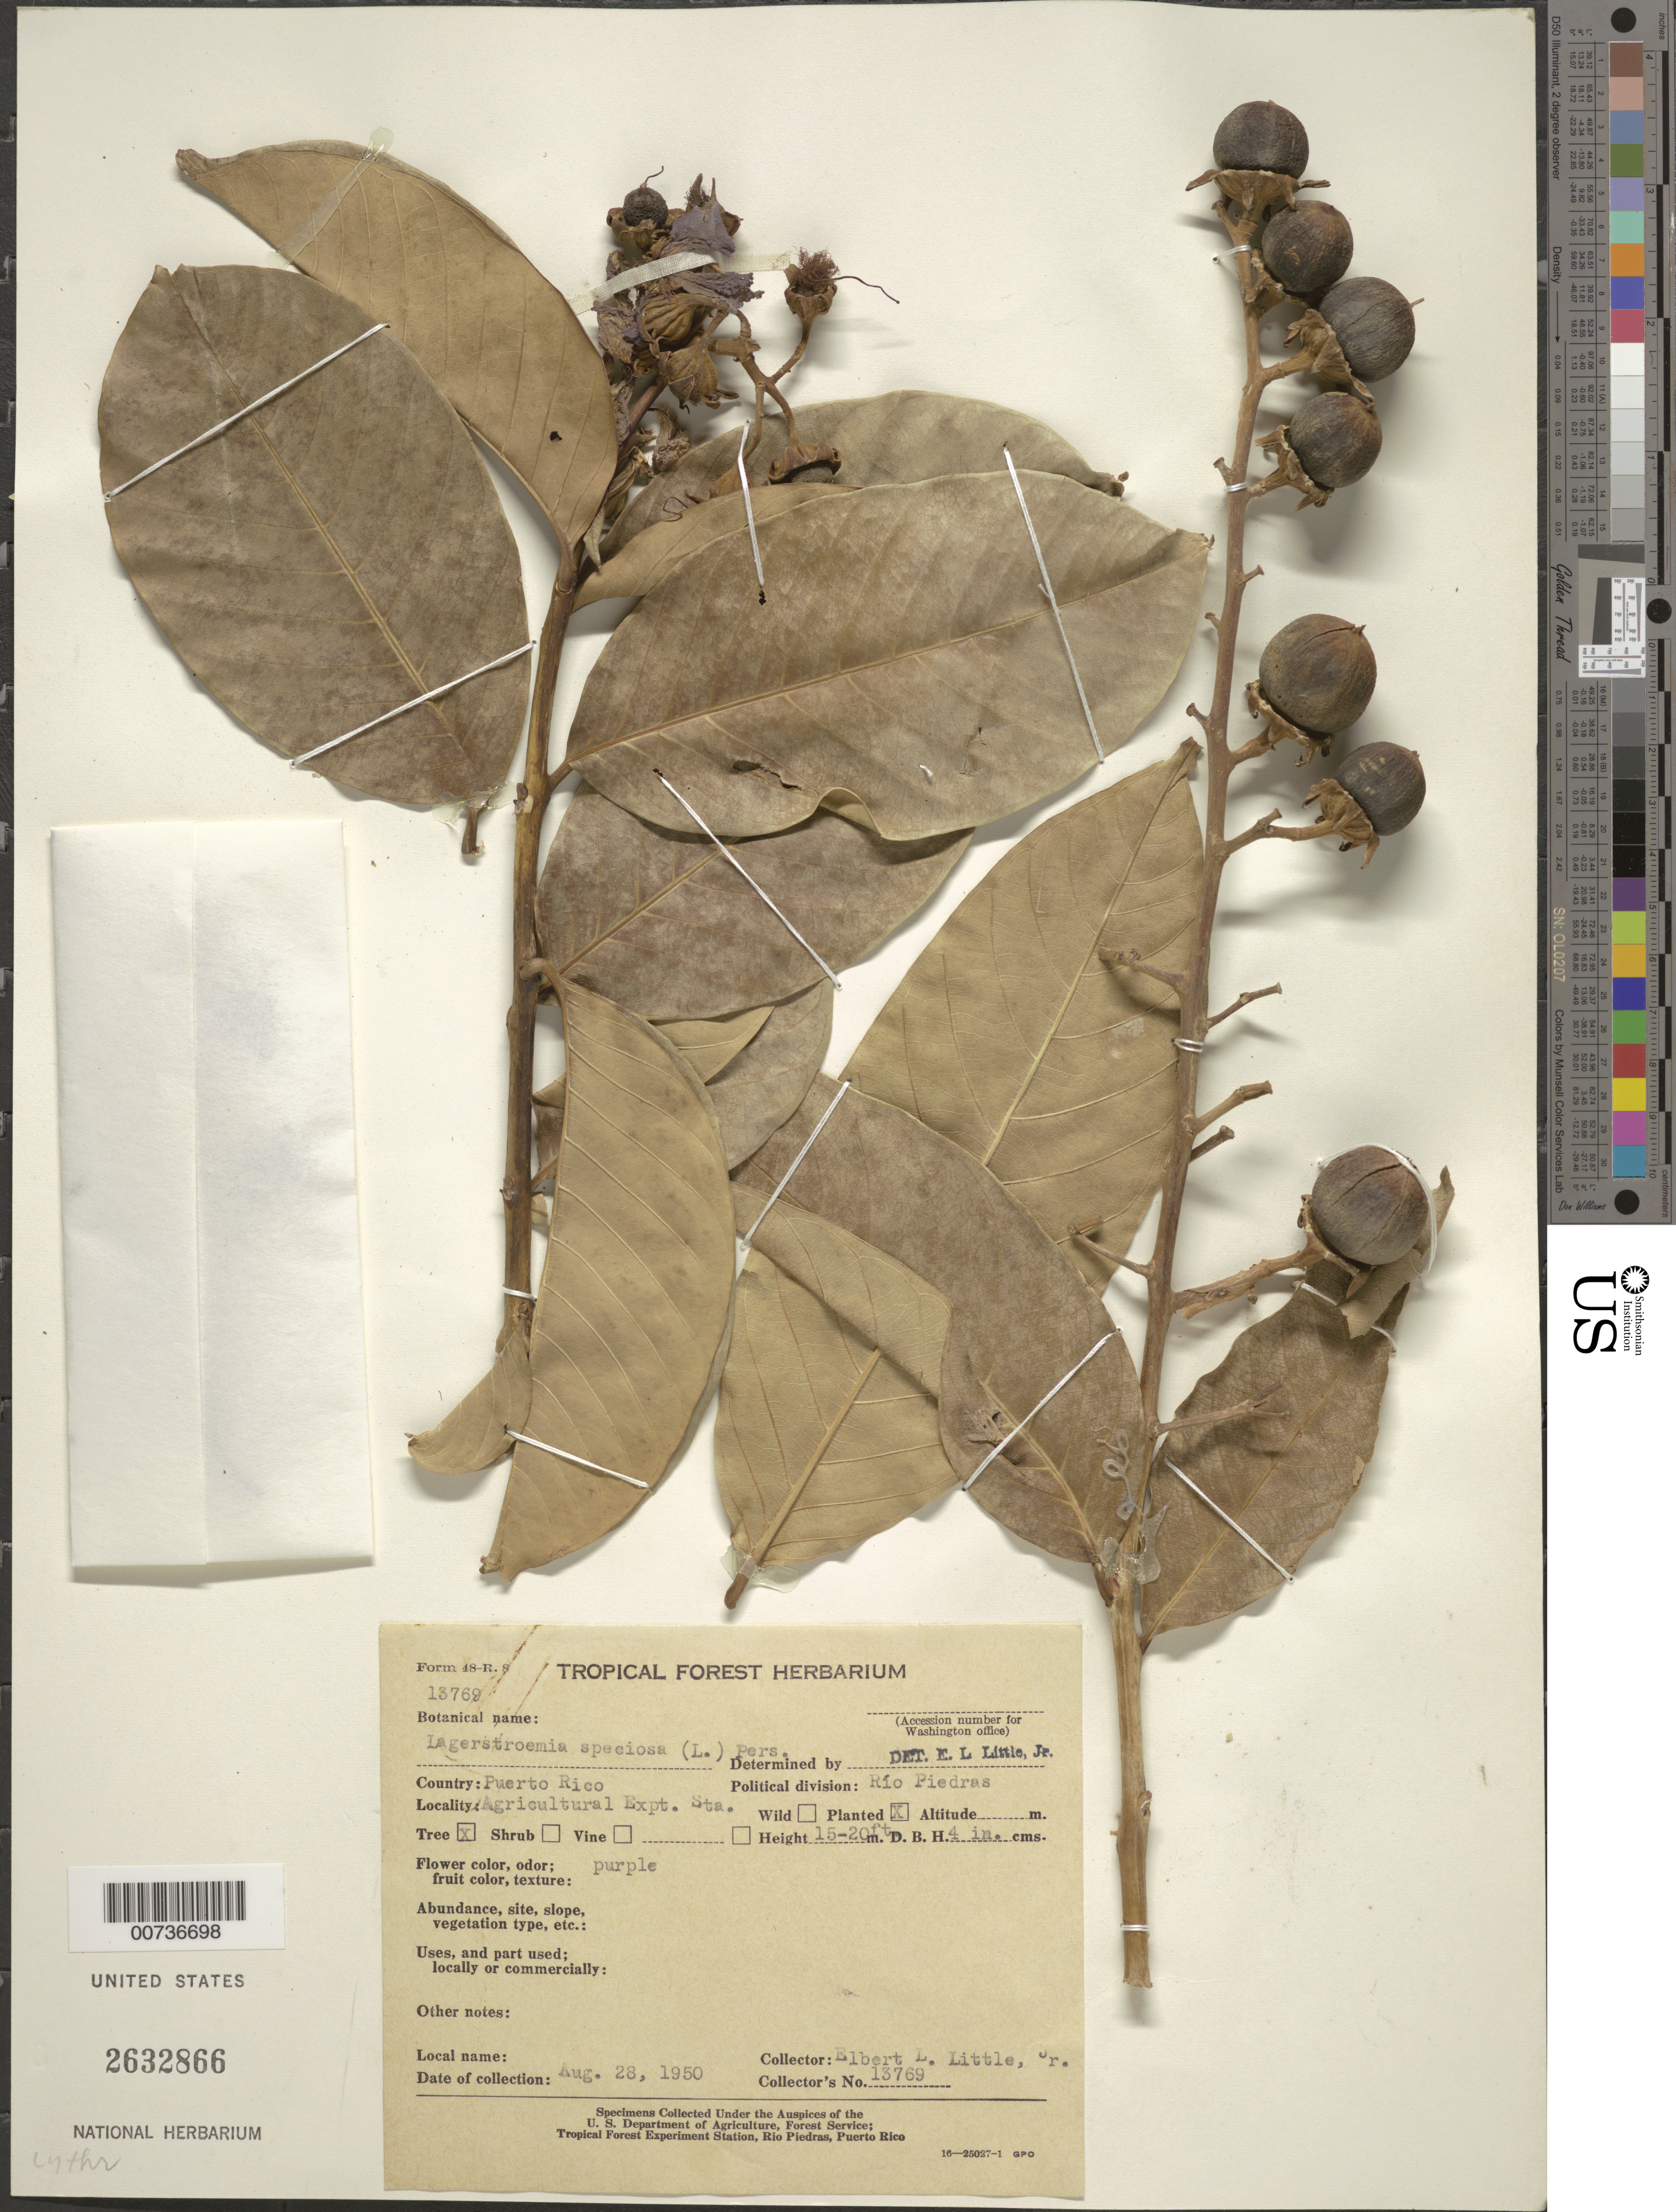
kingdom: Plantae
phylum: Tracheophyta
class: Magnoliopsida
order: Myrtales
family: Lythraceae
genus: Lagerstroemia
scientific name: Lagerstroemia speciosa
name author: (L.) Pers.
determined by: Little, Elbert L., Jr., (FSSR), United States Department of Agriculture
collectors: E. L. Little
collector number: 13769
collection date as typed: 28 Aug 1950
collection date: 1950-08-28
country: Puerto Rico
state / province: San Juan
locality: Agricultural Expt. Station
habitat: Planted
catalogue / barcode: US 2632866